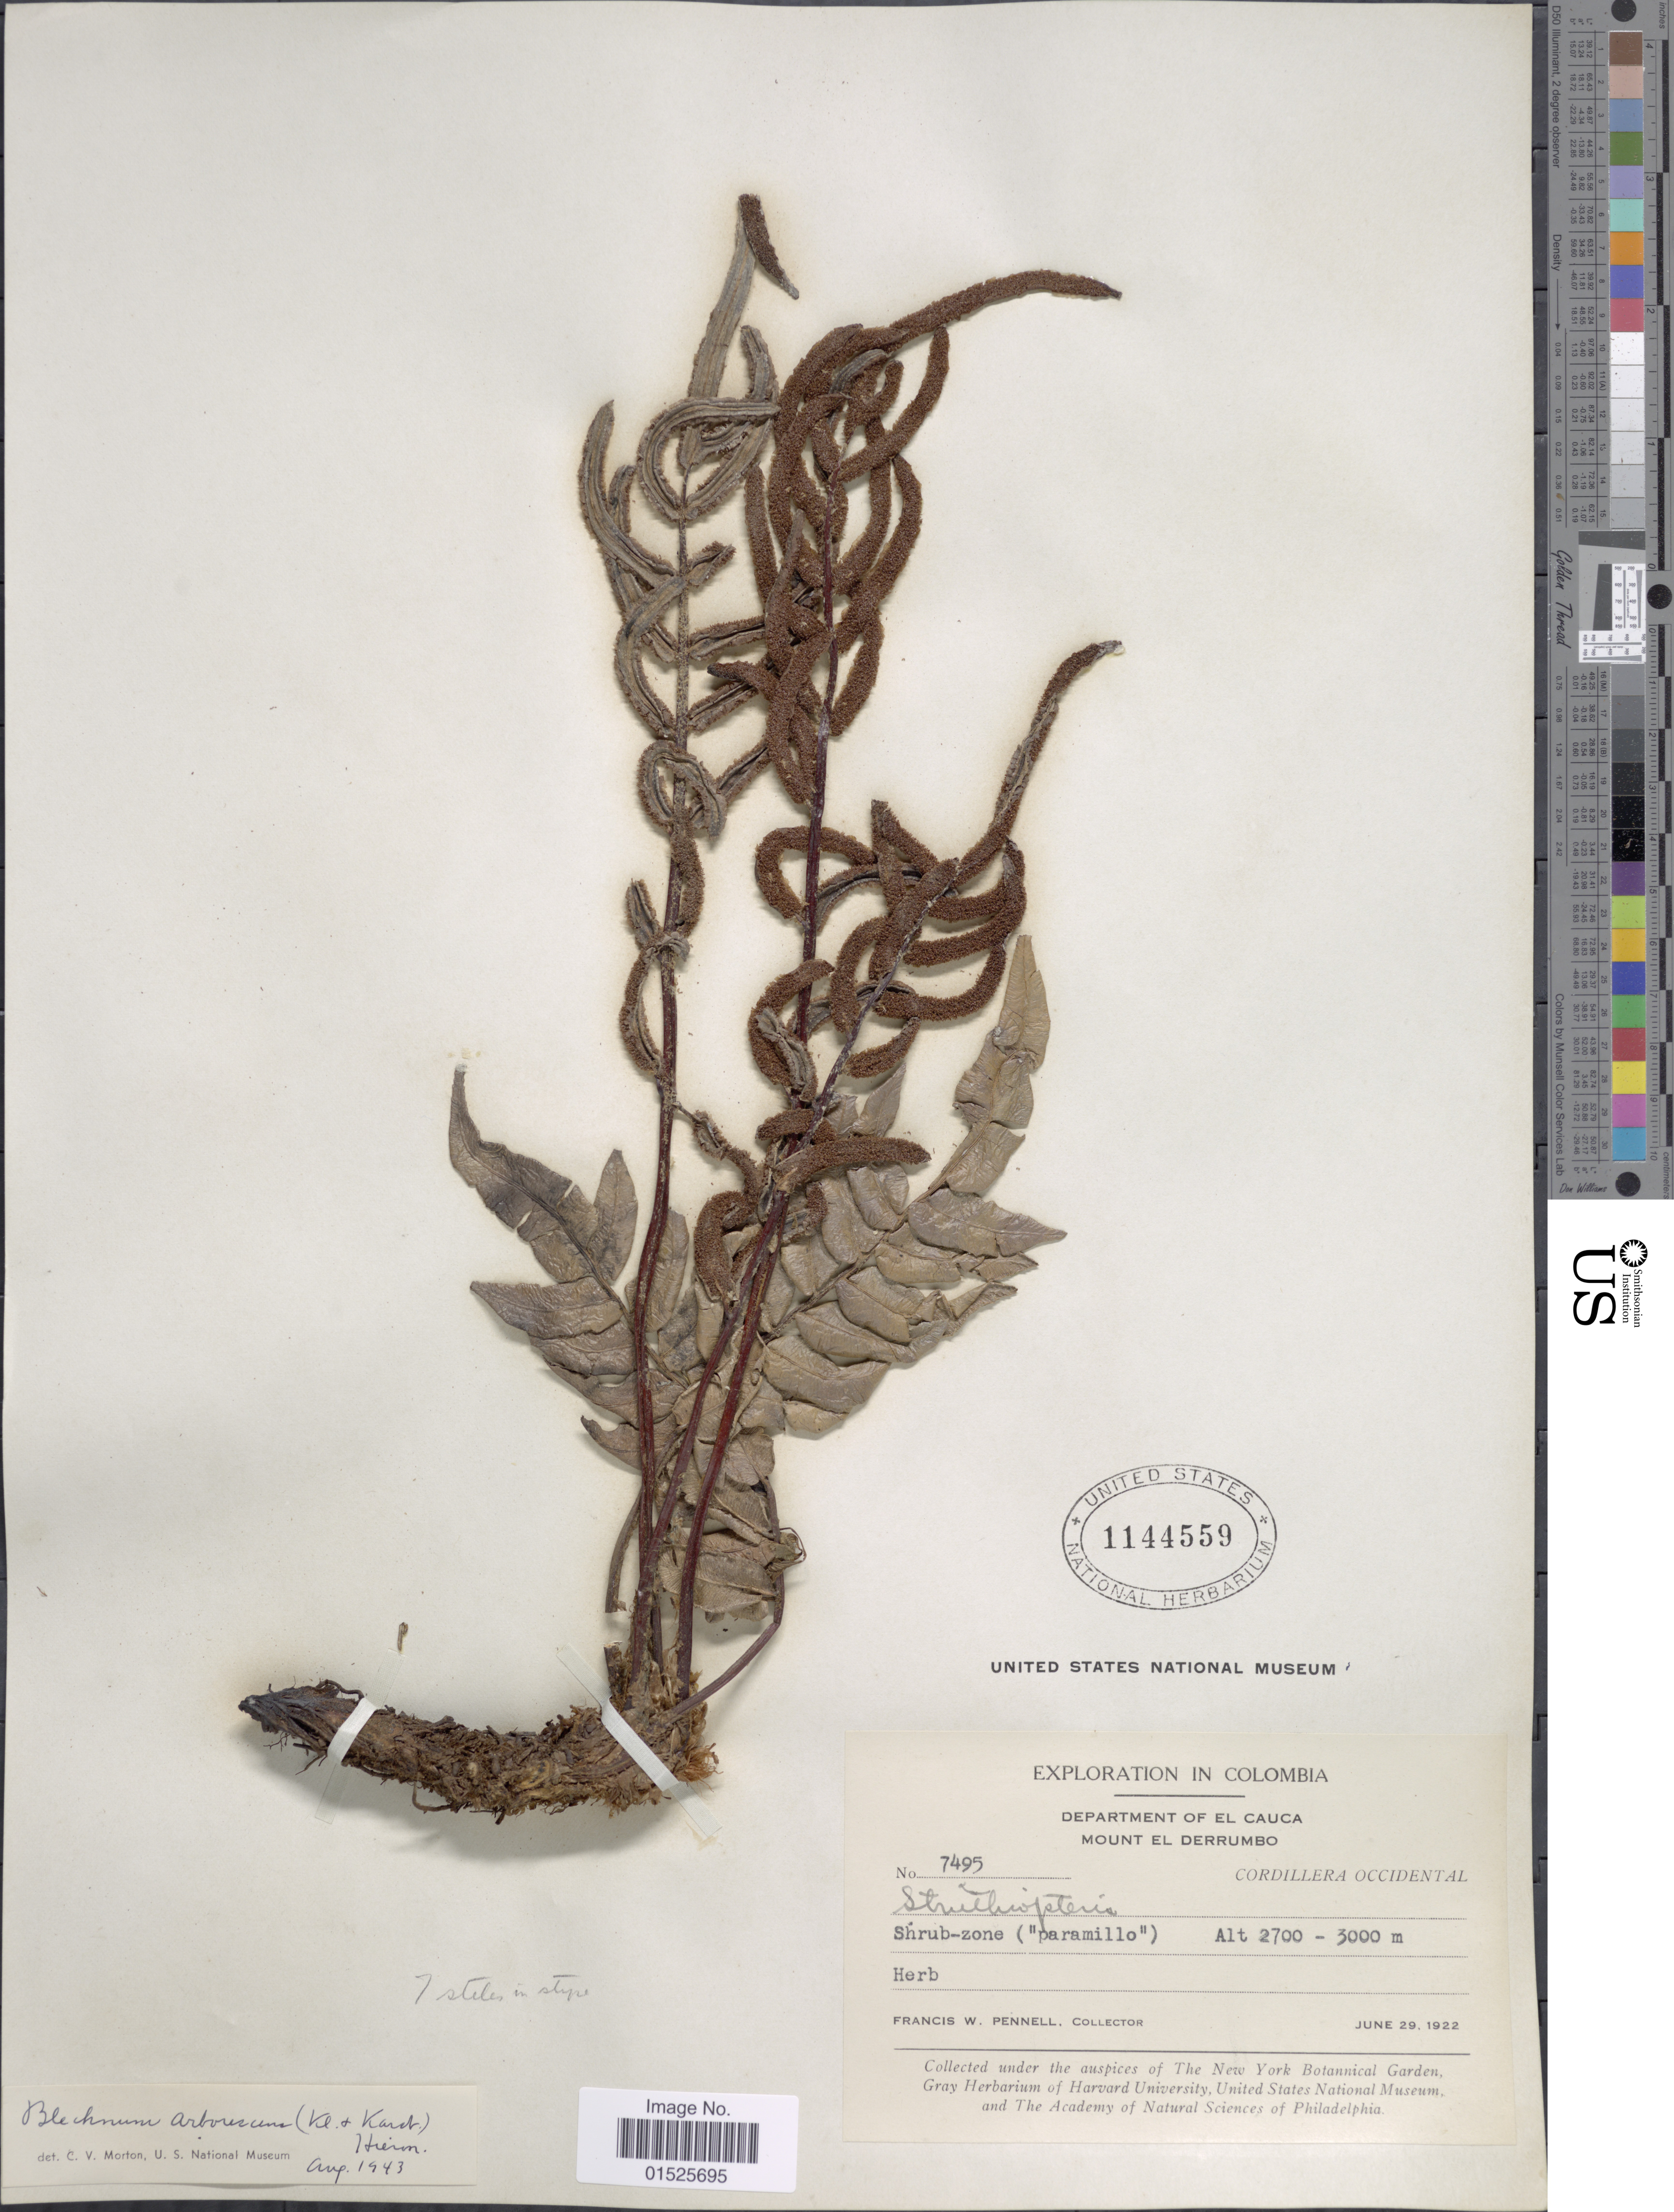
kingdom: Plantae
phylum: Tracheophyta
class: Polypodiopsida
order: Polypodiales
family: Blechnaceae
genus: Blechnum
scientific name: Blechnum cordatum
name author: (Desv.) Hieron.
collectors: F. W. Pennell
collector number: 7495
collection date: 1922-06-29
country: Colombia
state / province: Cauca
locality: Department of El Cauca. Mount El Derrumbo. Cordillera Occidental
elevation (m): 2700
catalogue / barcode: US 1144559